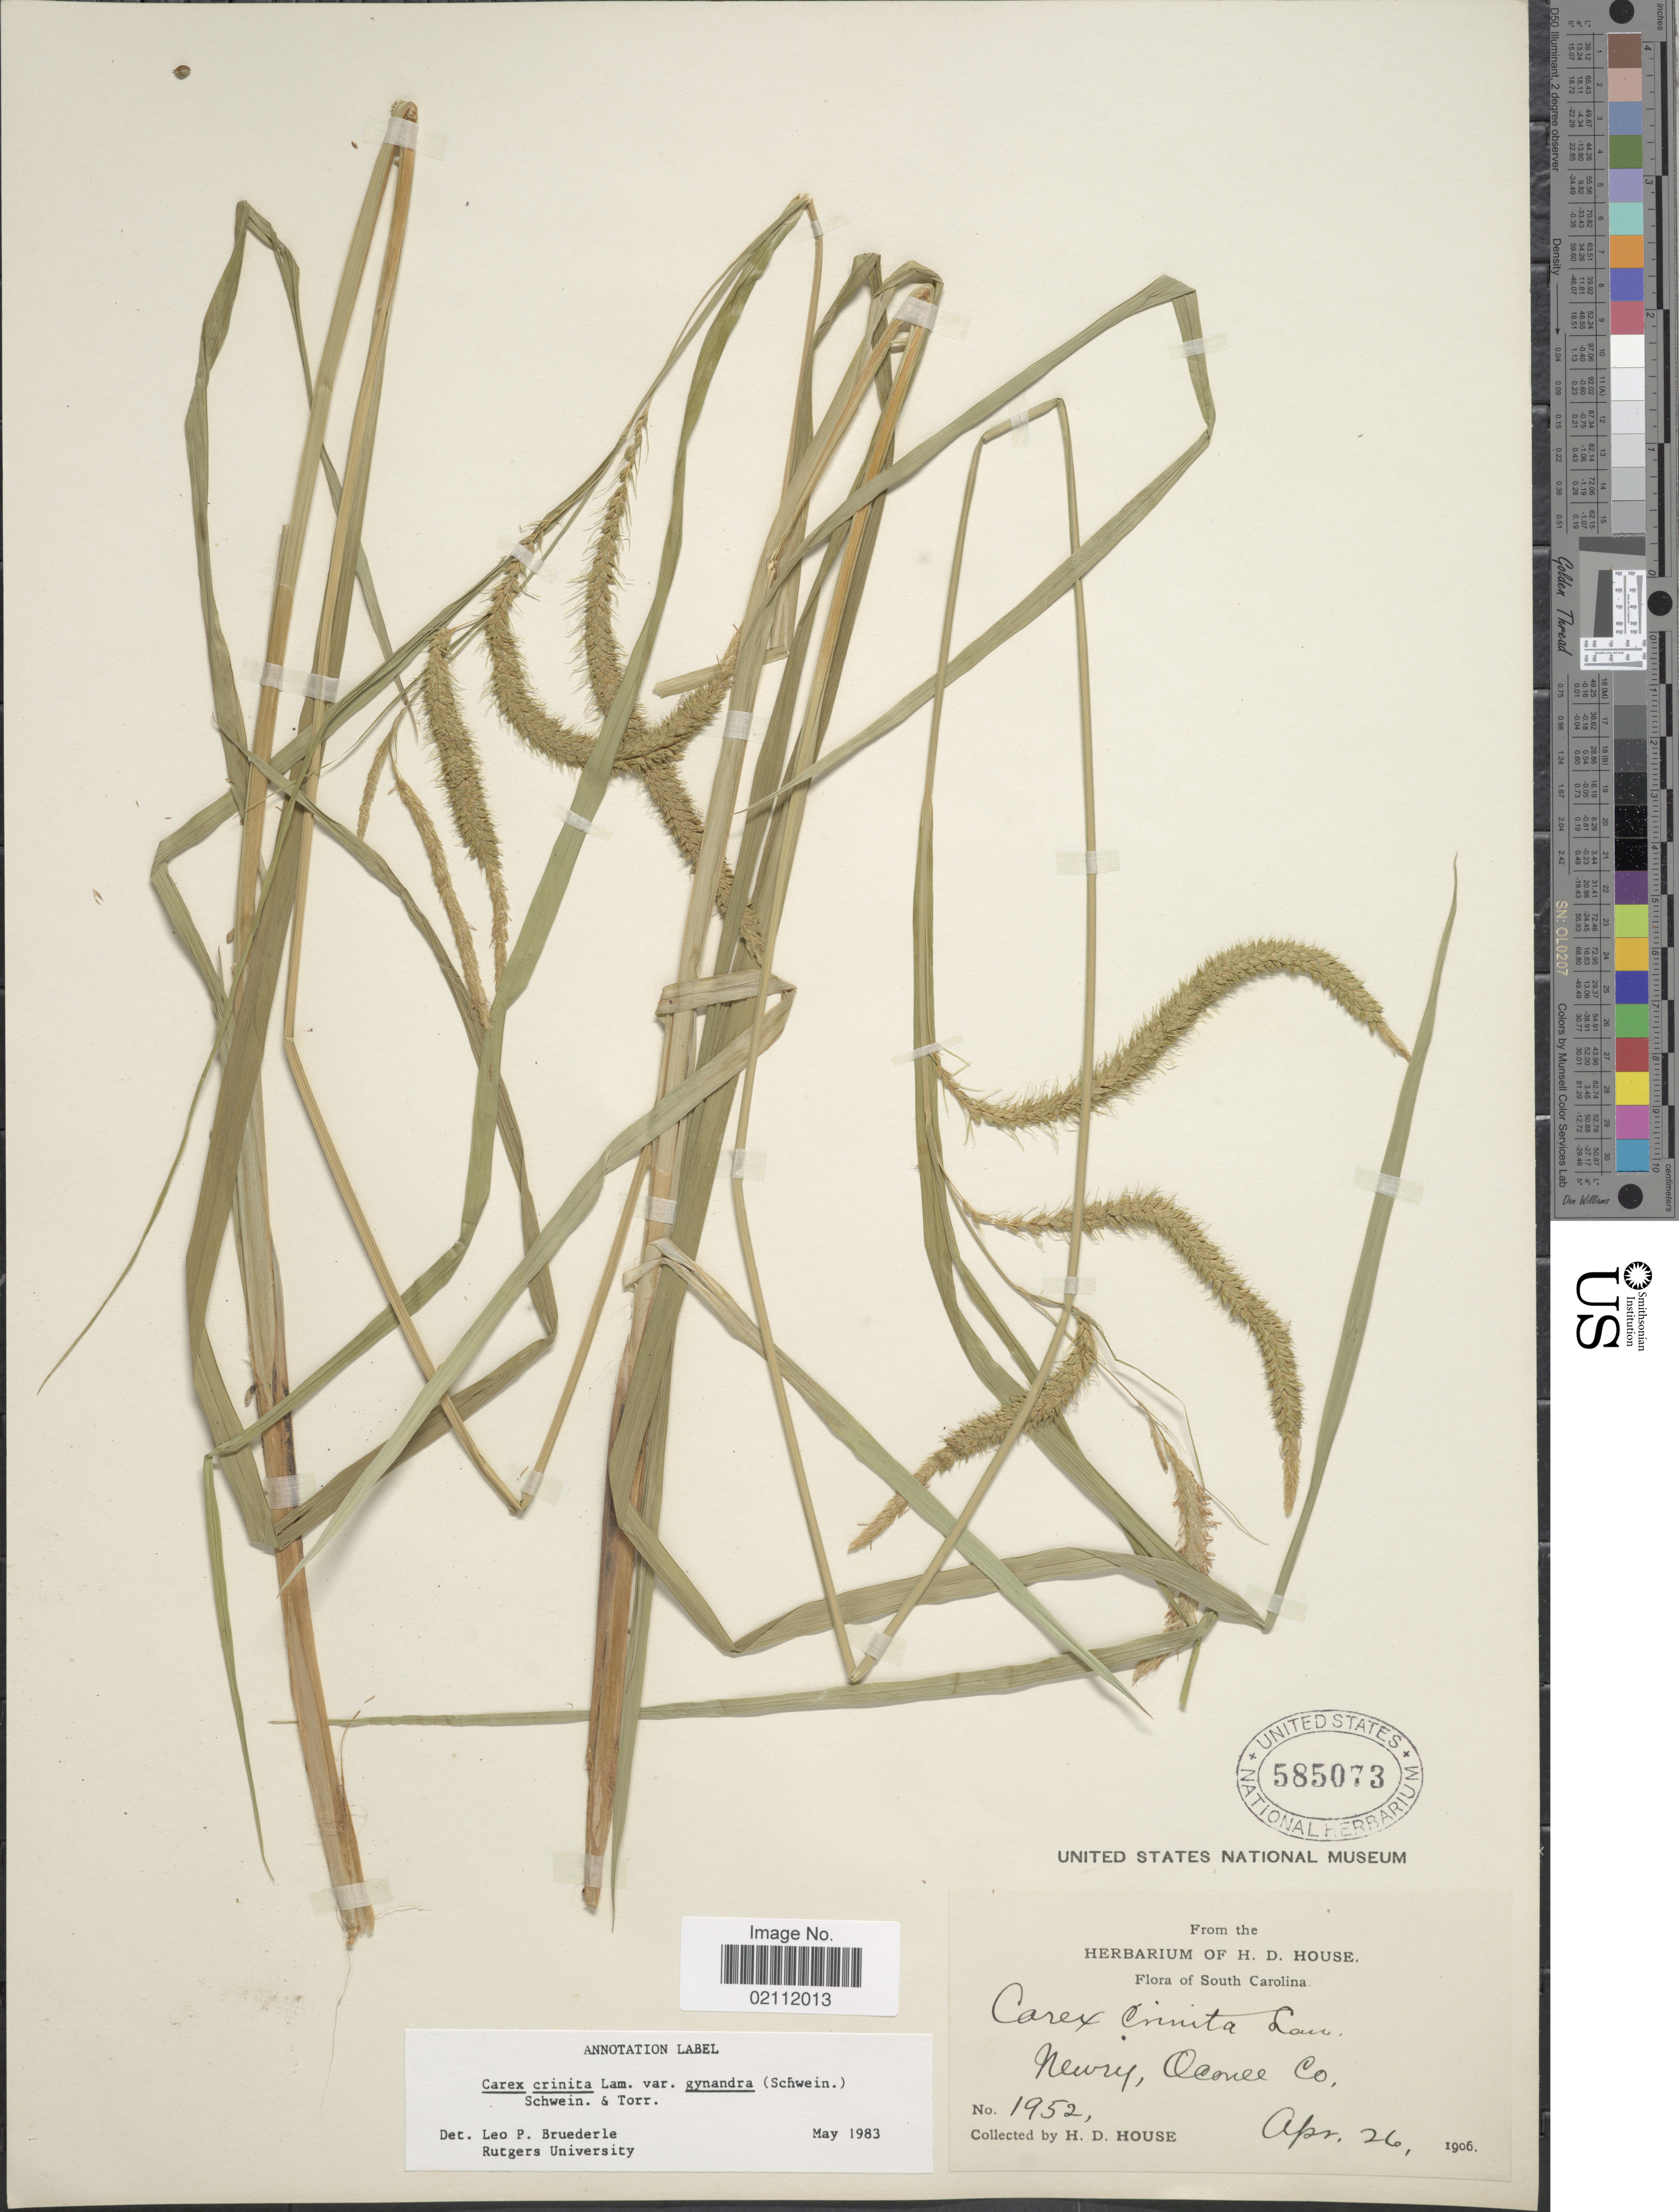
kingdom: Plantae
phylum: Tracheophyta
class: Liliopsida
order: Poales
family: Cyperaceae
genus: Carex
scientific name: Carex gynandra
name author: Schwein.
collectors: H. D. House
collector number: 1952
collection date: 1906-04-26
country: United States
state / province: South Carolina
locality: Newry, Oconee Co.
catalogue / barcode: US 585073